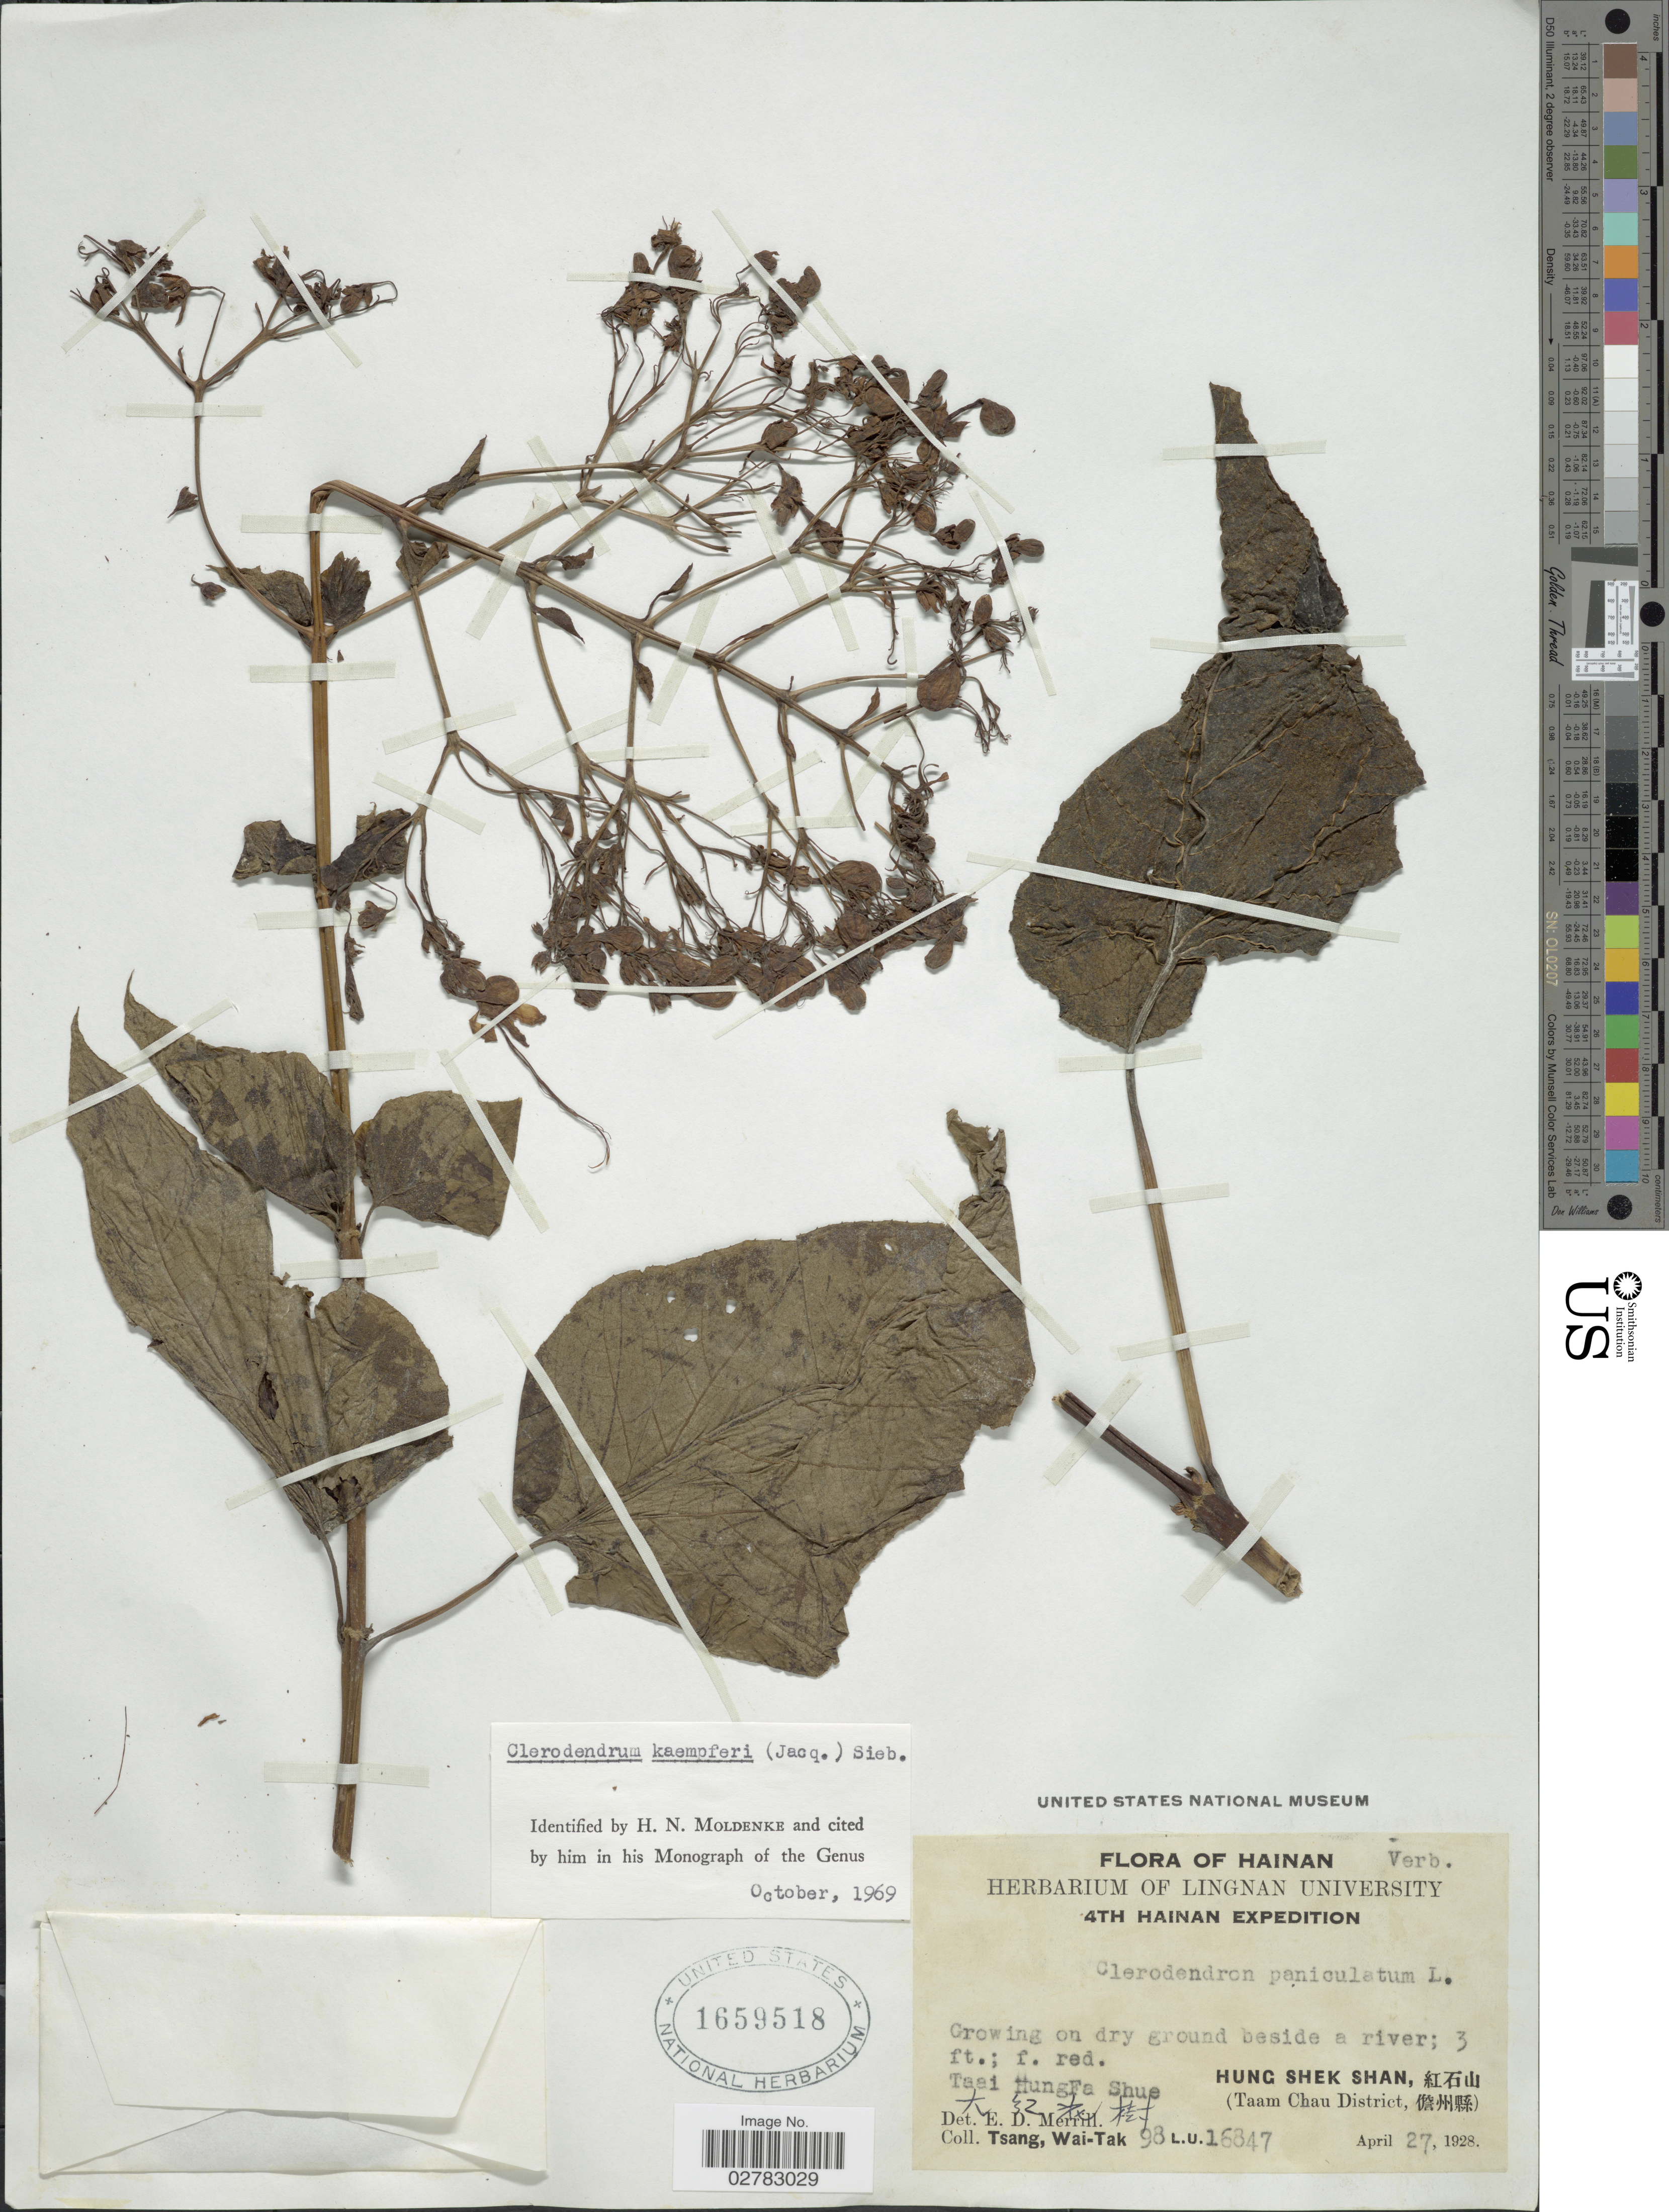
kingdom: Plantae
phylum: Tracheophyta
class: Magnoliopsida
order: Lamiales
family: Lamiaceae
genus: Clerodendrum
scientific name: Clerodendrum kaempferi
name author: (Jacq.) Siebold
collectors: W. T. Tsang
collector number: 98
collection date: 1928-04-27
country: China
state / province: Hainan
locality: Hung Shek shan, X. Taai Hung Fa Shue X. (Taam Chau District, X).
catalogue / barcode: US 1659518